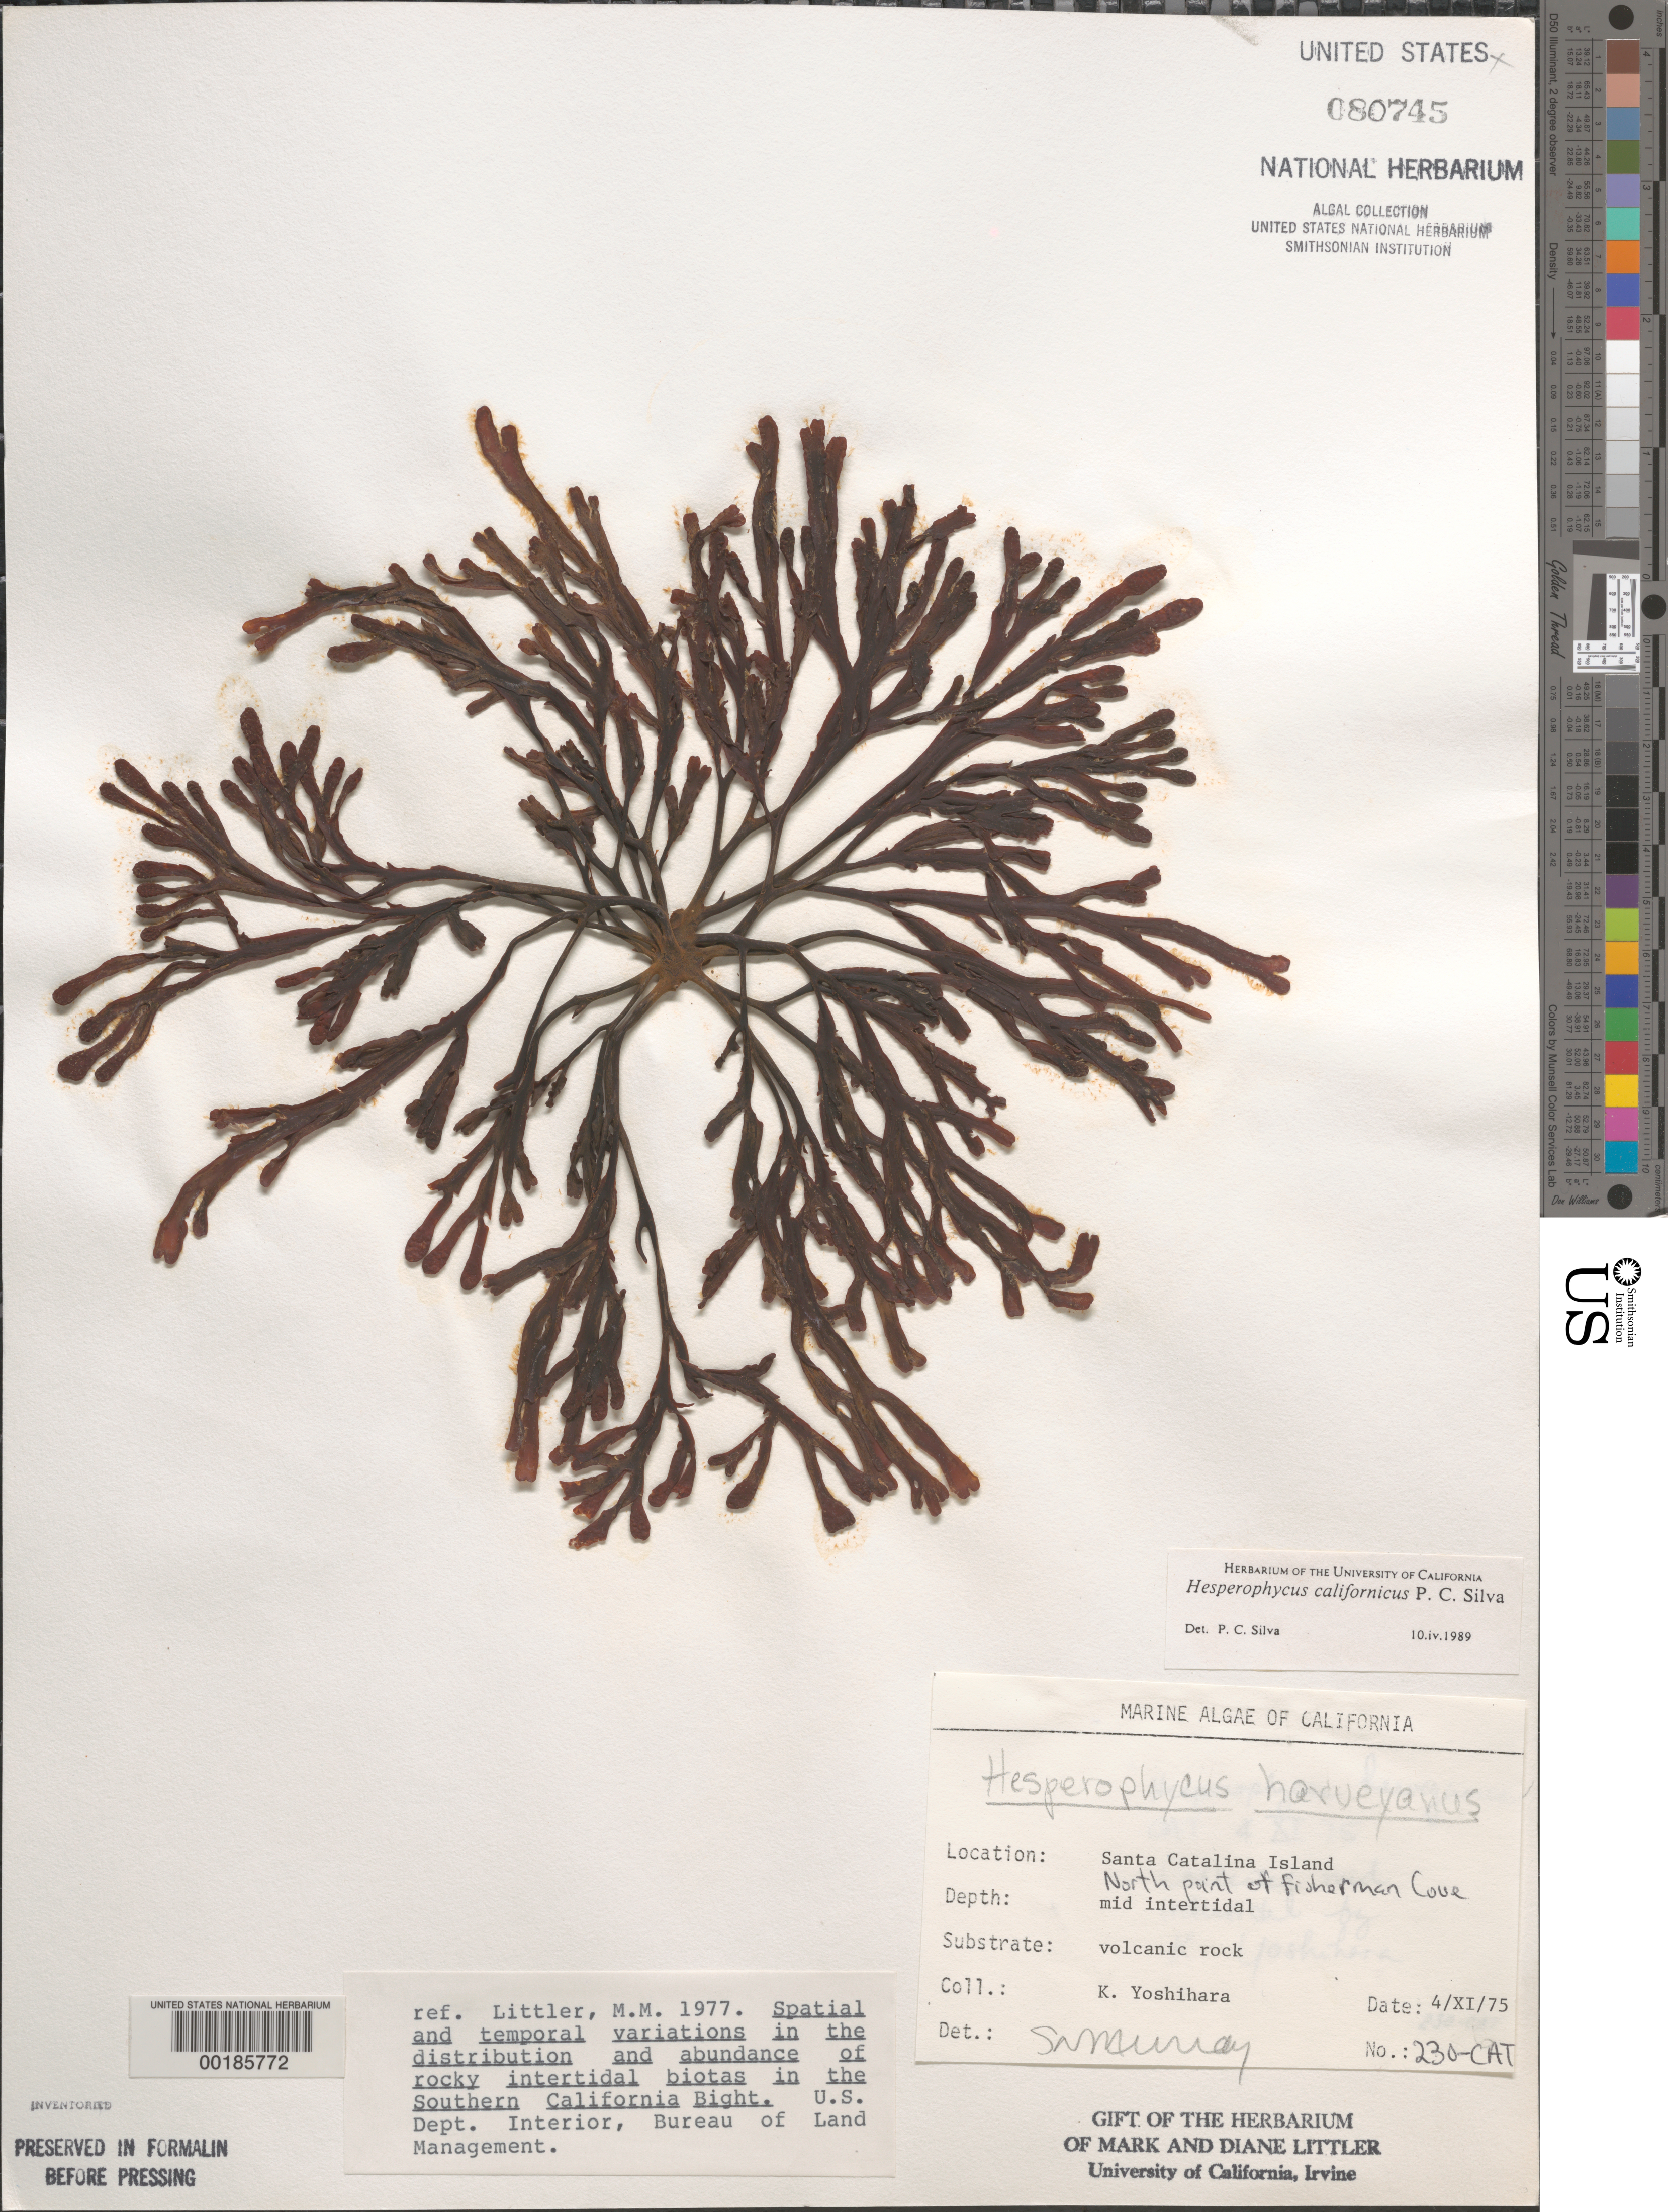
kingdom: Chromista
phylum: Ochrophyta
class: Phaeophyceae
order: Fucales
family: Fucaceae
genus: Hesperophycus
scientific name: Hesperophycus californicus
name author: P.C. Silva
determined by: Silva, P. C.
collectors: K. Yoshihara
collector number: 230-CAT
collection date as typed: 04 Nov 1975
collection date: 1975-11-04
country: United States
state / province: California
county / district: Los Angeles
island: Santa Catalina Island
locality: Fishermen Cove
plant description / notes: BLM-SOCALBIGHT Rocky Intertidal Survey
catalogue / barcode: US 80745